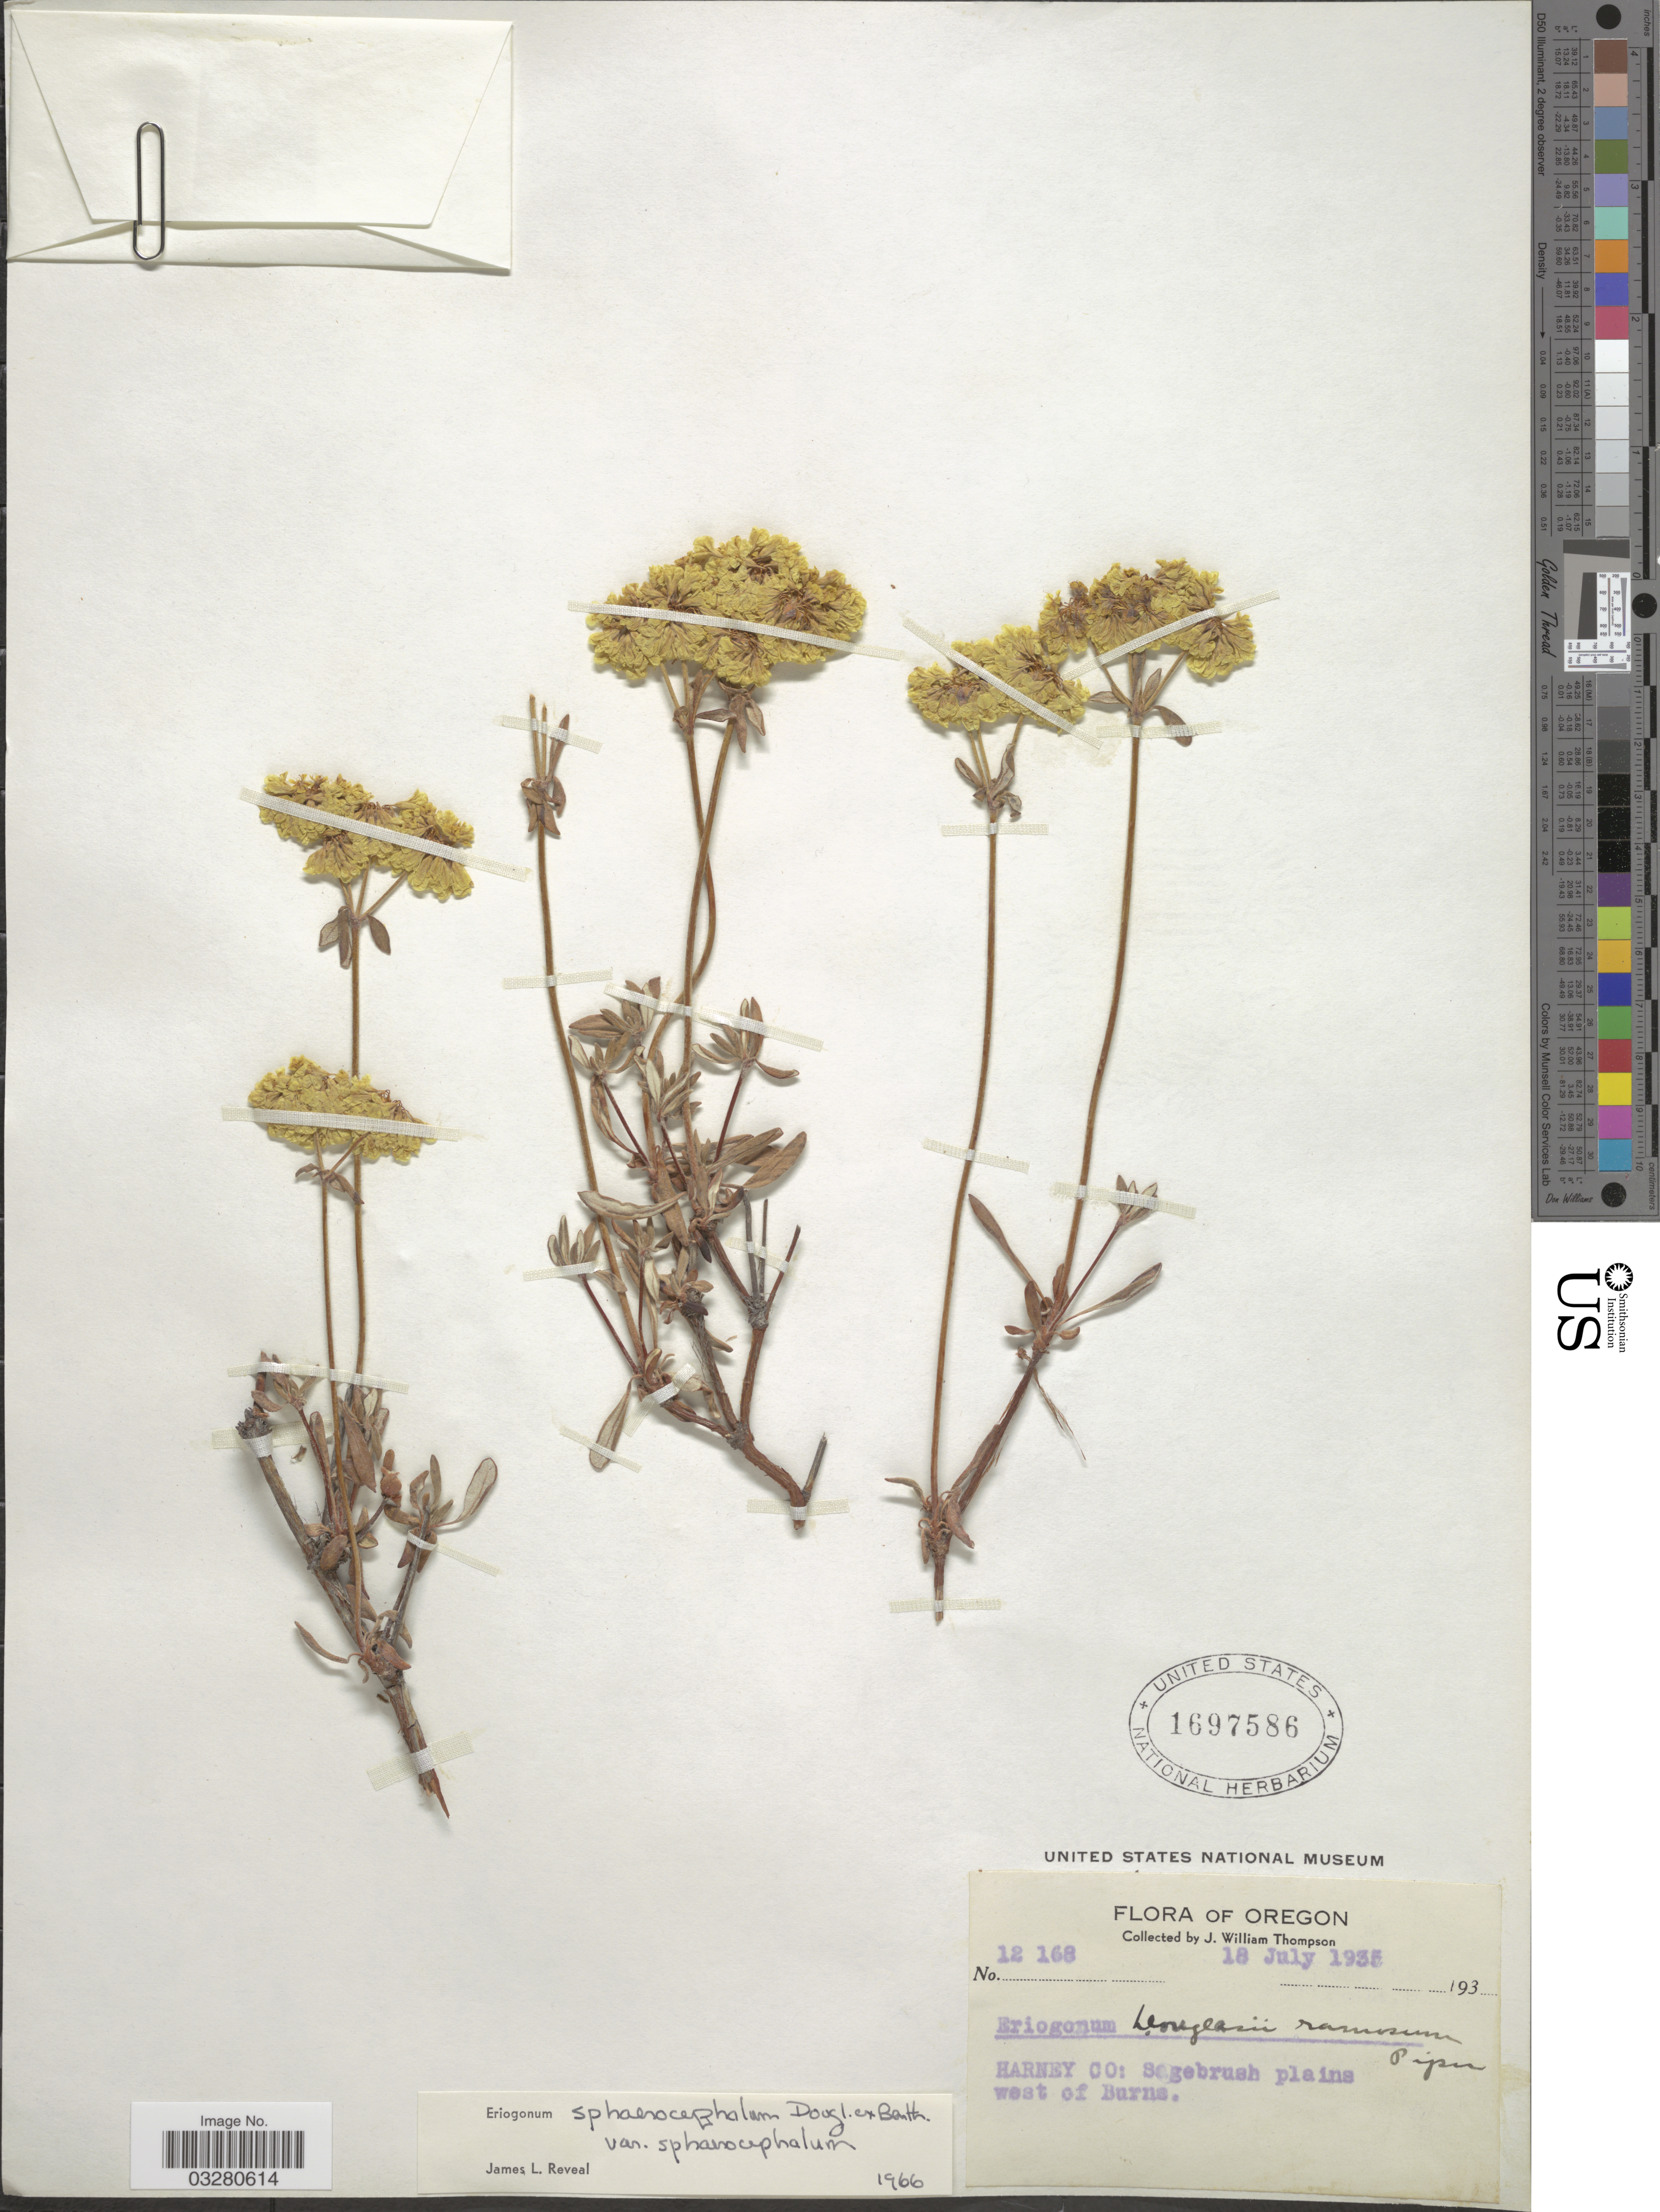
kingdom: Plantae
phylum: Tracheophyta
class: Magnoliopsida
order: Caryophyllales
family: Polygonaceae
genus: Eriogonum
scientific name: Eriogonum sphaerocephalum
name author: Benth. & Douglas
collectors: J. W. Thompson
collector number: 12168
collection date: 1935-07-18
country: United States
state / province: Oregon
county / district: Harney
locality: Harney Co: Sagebrush plains west of Burns.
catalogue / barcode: US 1697586